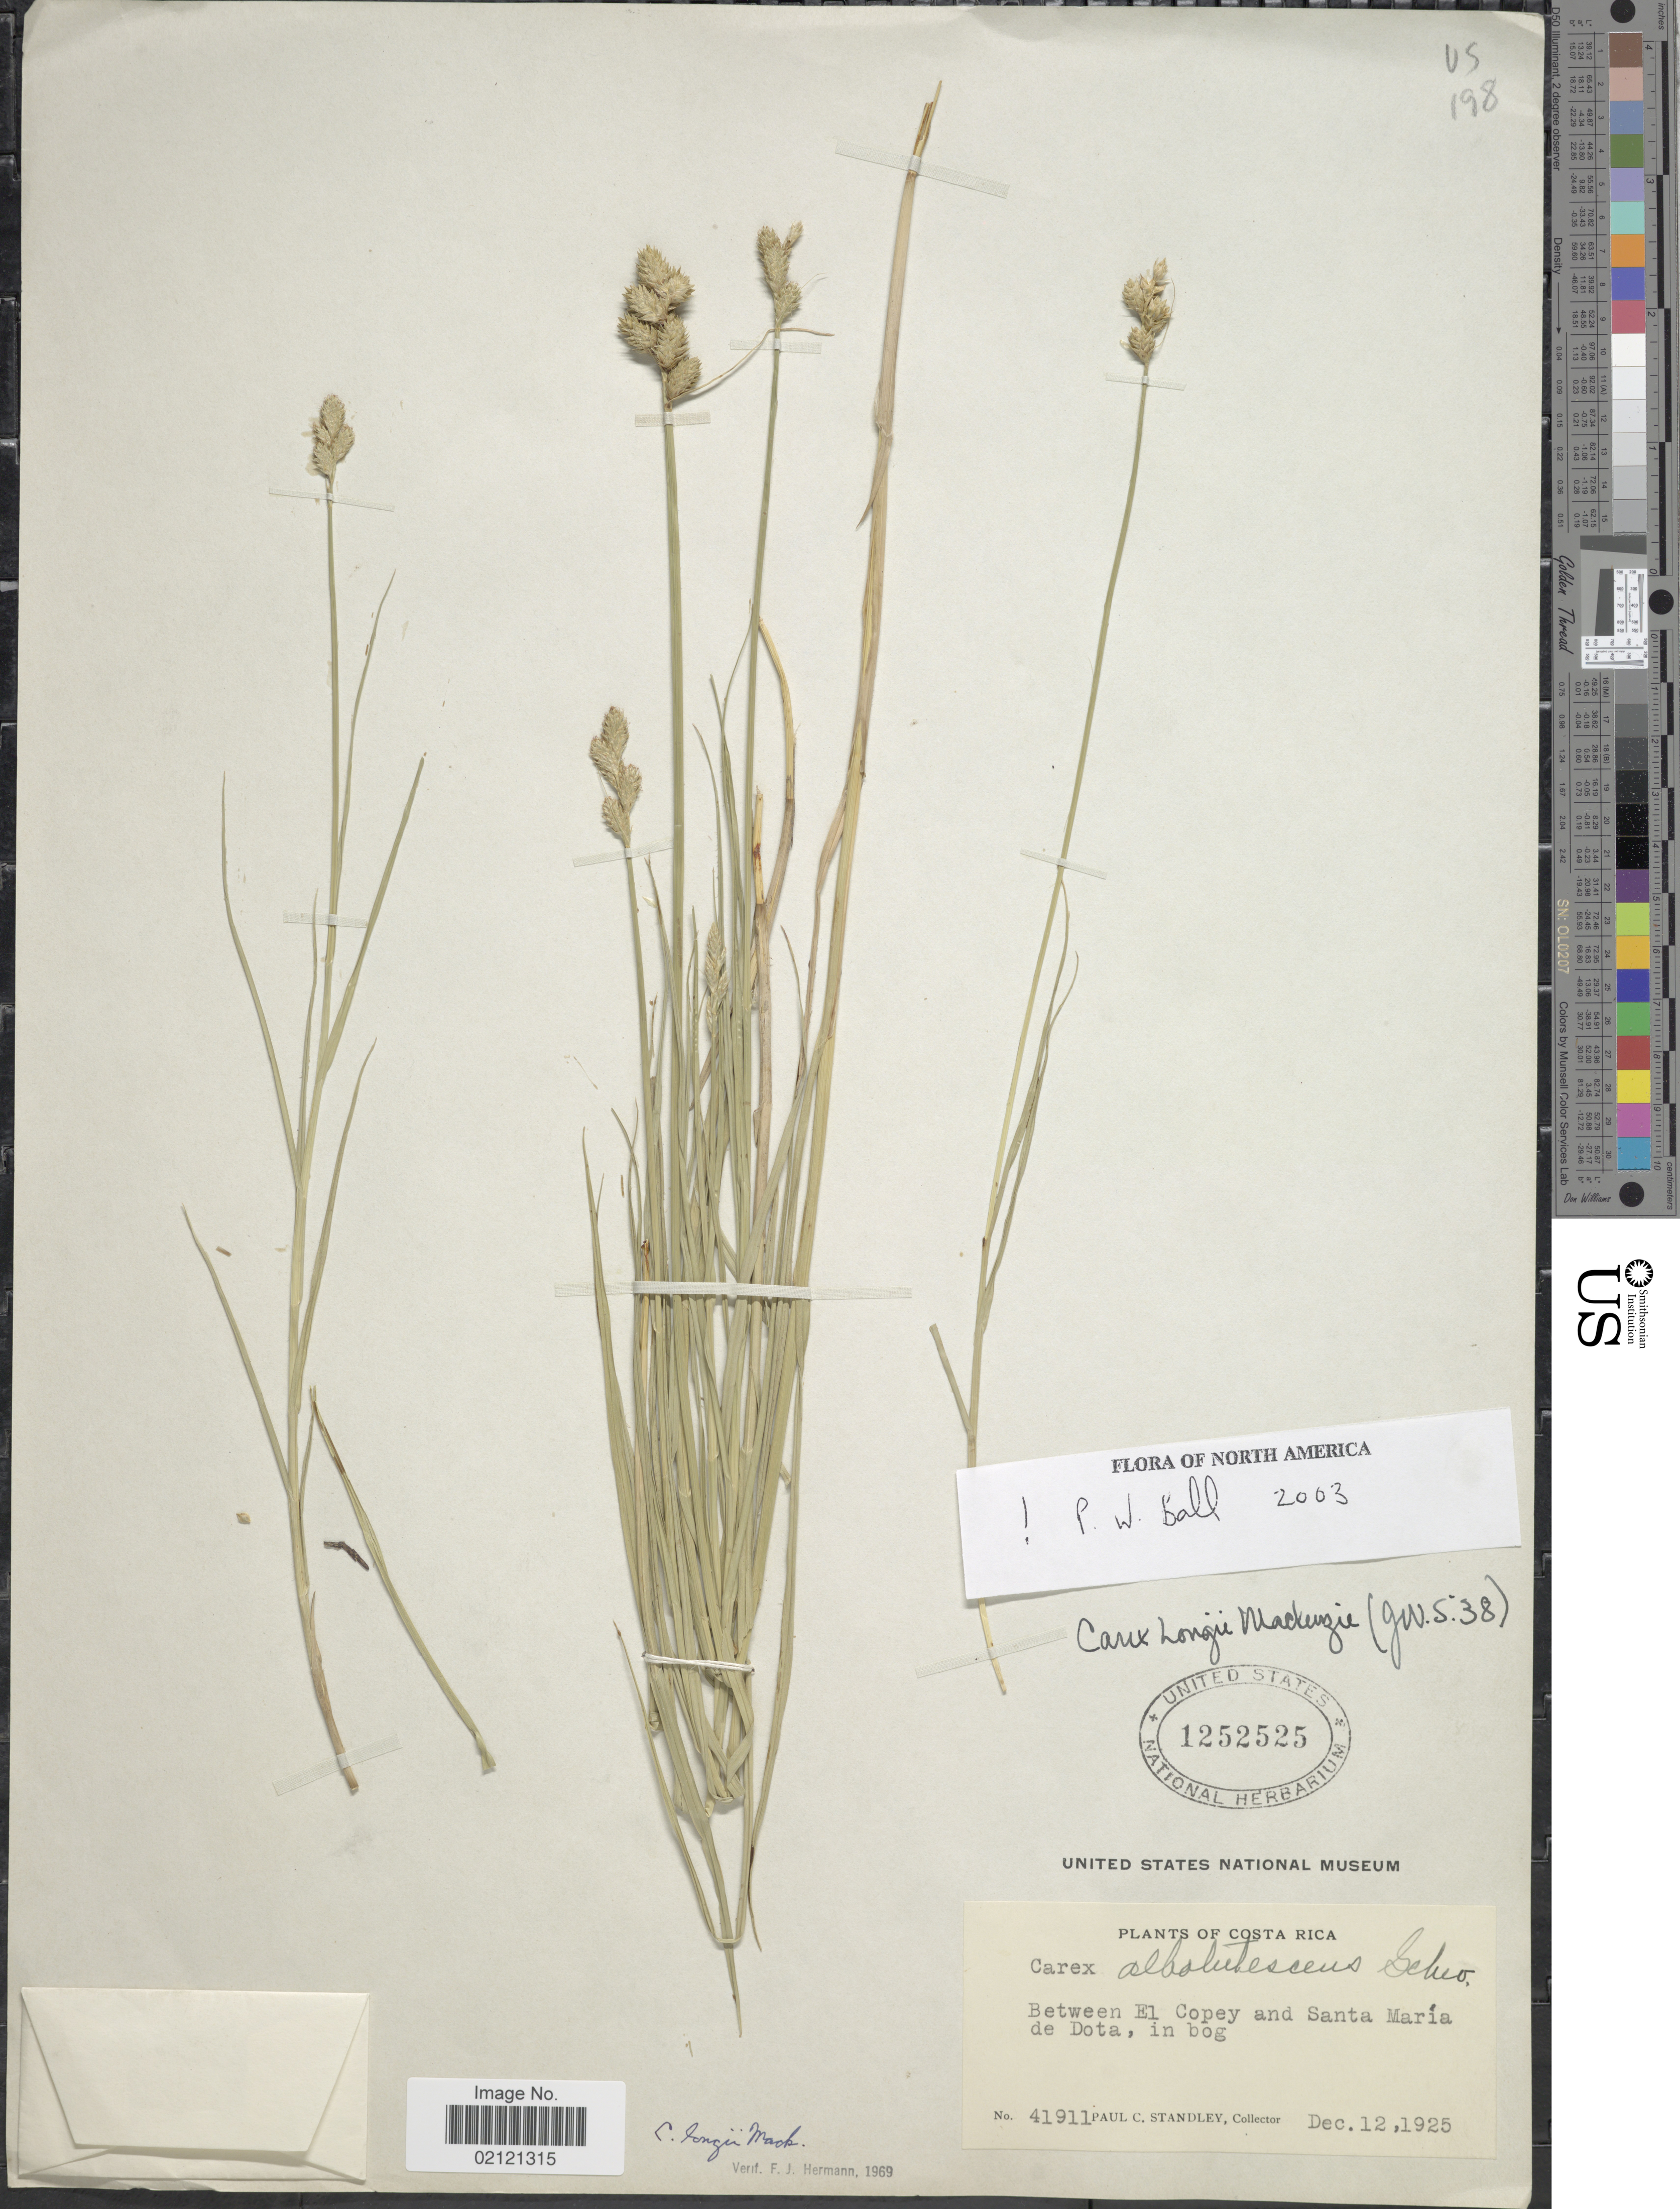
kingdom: Plantae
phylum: Tracheophyta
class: Liliopsida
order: Poales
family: Cyperaceae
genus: Carex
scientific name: Carex longii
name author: Mack.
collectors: P. C. Standley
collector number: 41911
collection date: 1925-12-12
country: Costa Rica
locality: Between El Copey and Santa Maria de Dota, in bog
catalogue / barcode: US 1252525